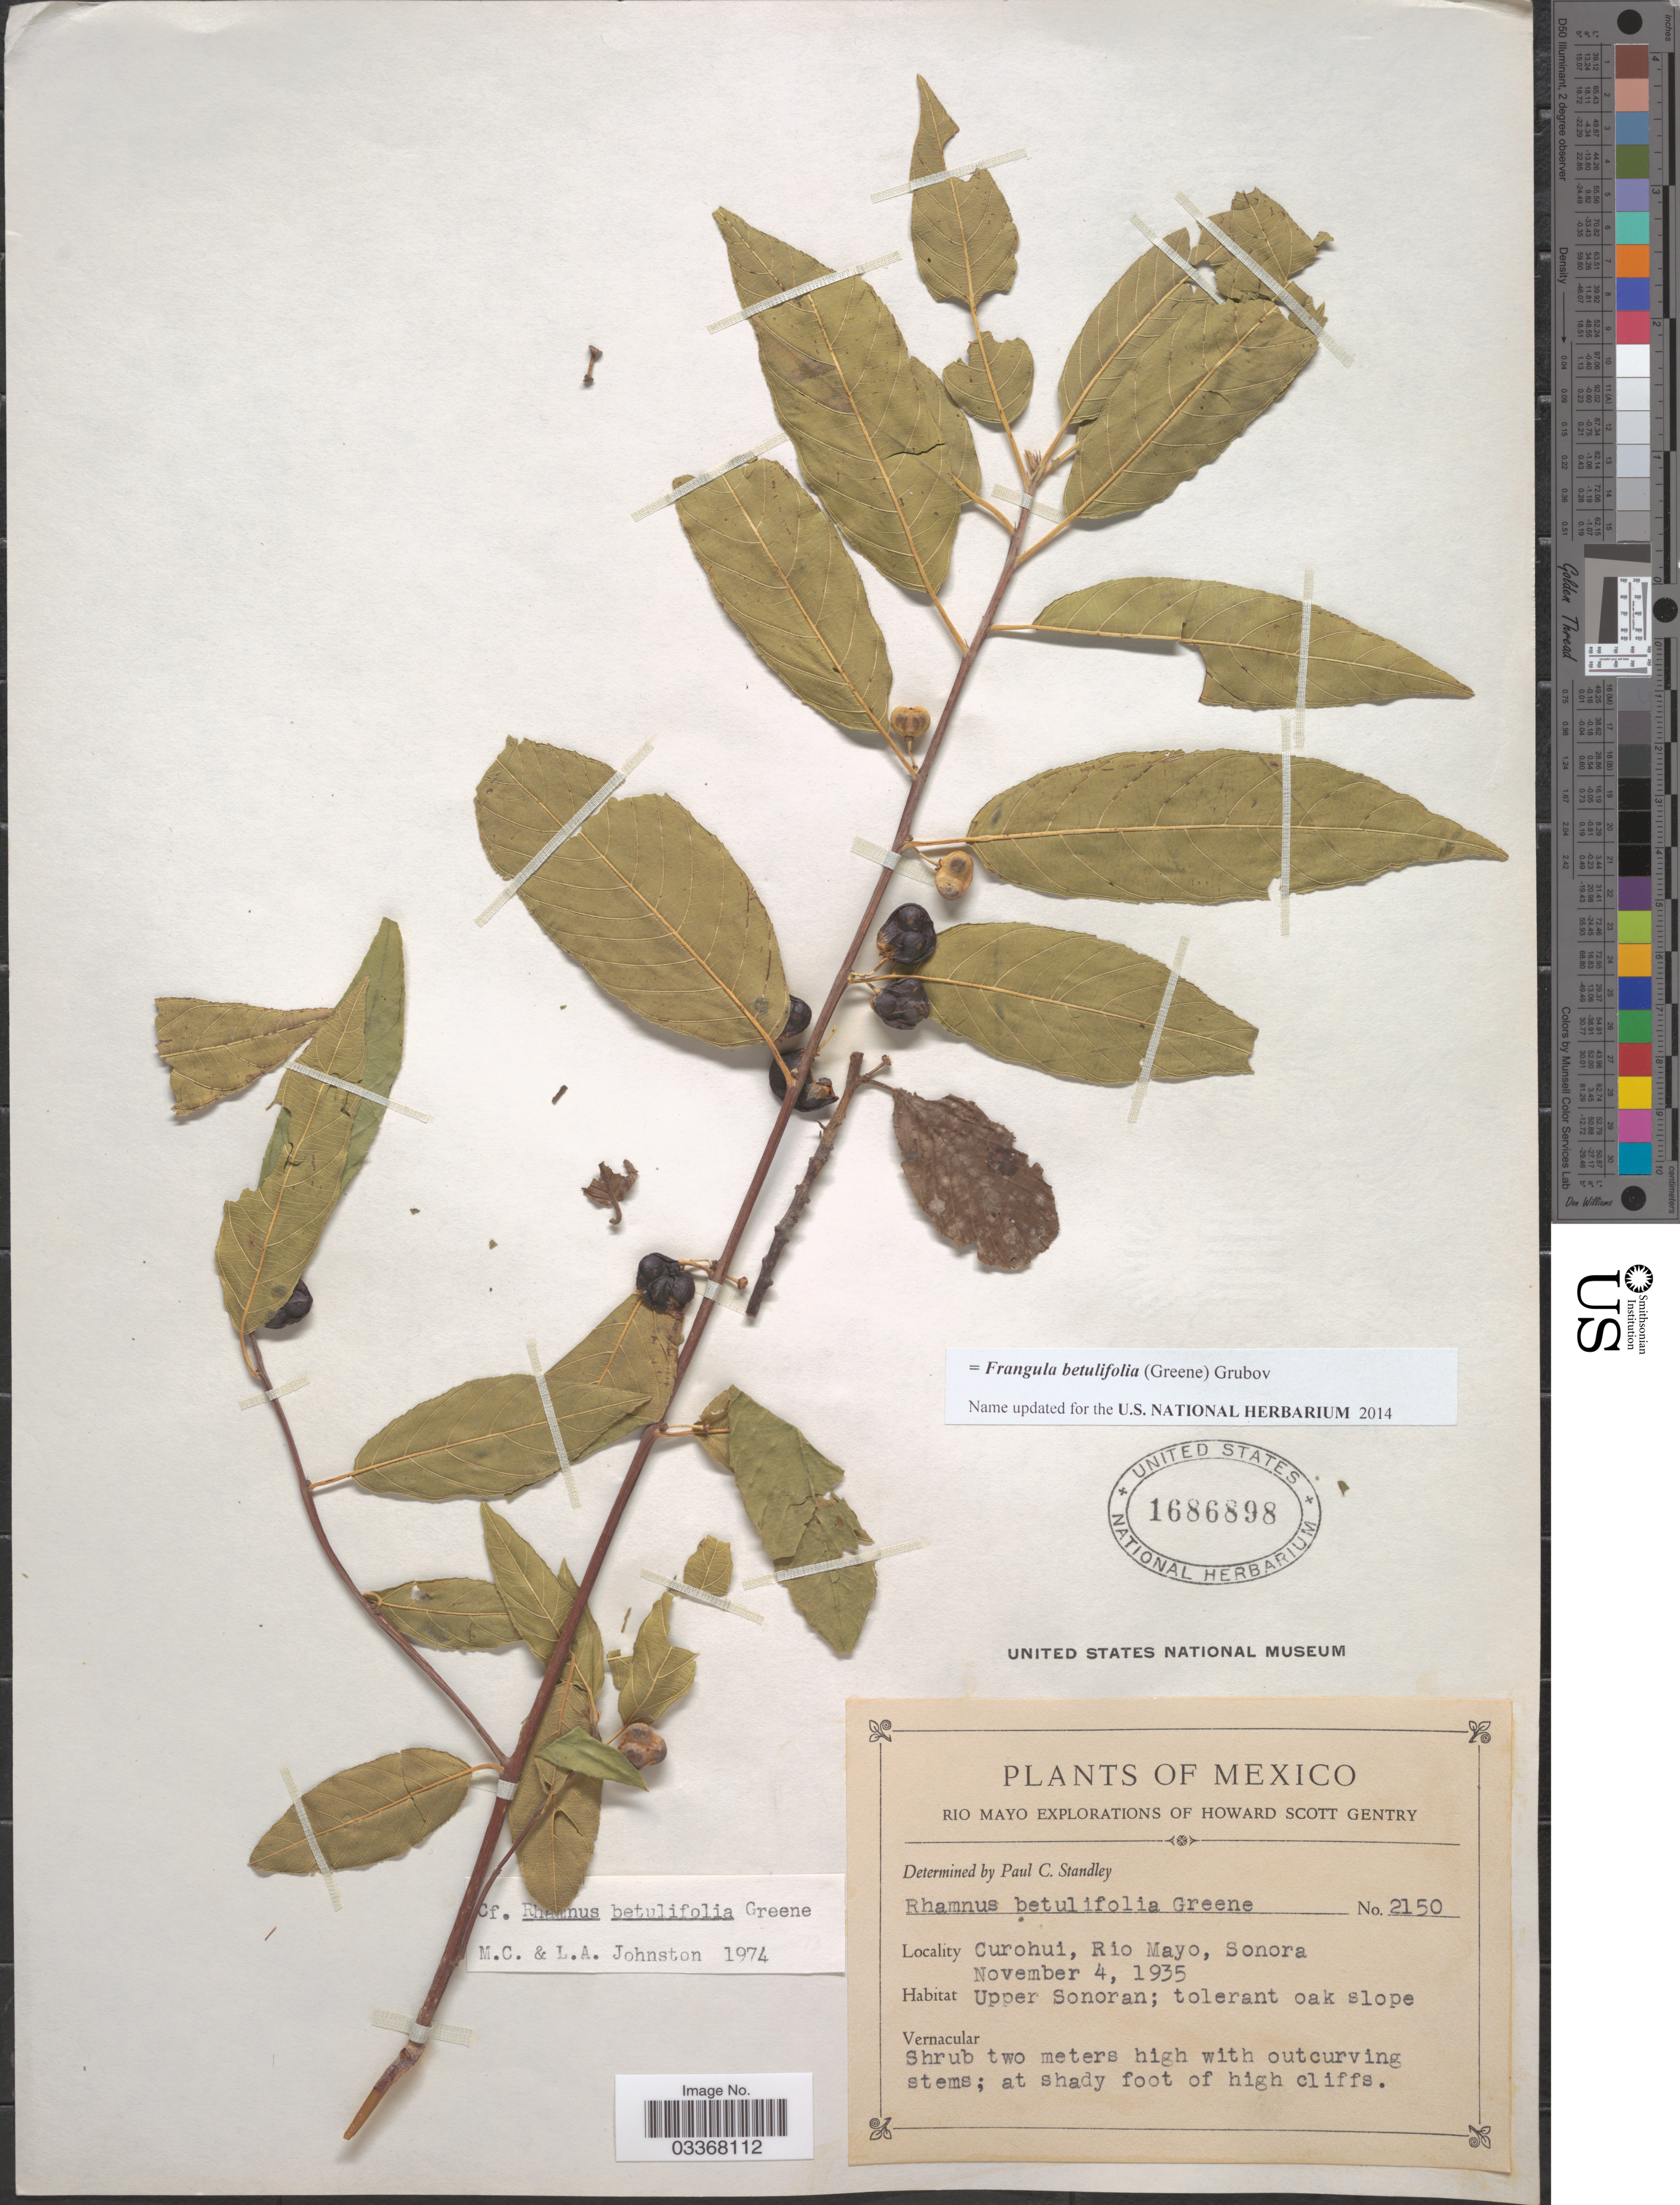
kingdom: Plantae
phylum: Tracheophyta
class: Magnoliopsida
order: Rosales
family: Rhamnaceae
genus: Frangula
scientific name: Frangula betulifolia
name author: (Greene) Grubov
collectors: H. S. Gentry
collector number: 2150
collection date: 1935-11-04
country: Mexico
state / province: Sonora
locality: Rio Mayo, Curohui, Rio Mayo, Upper Sonoran.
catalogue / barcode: US 1686898